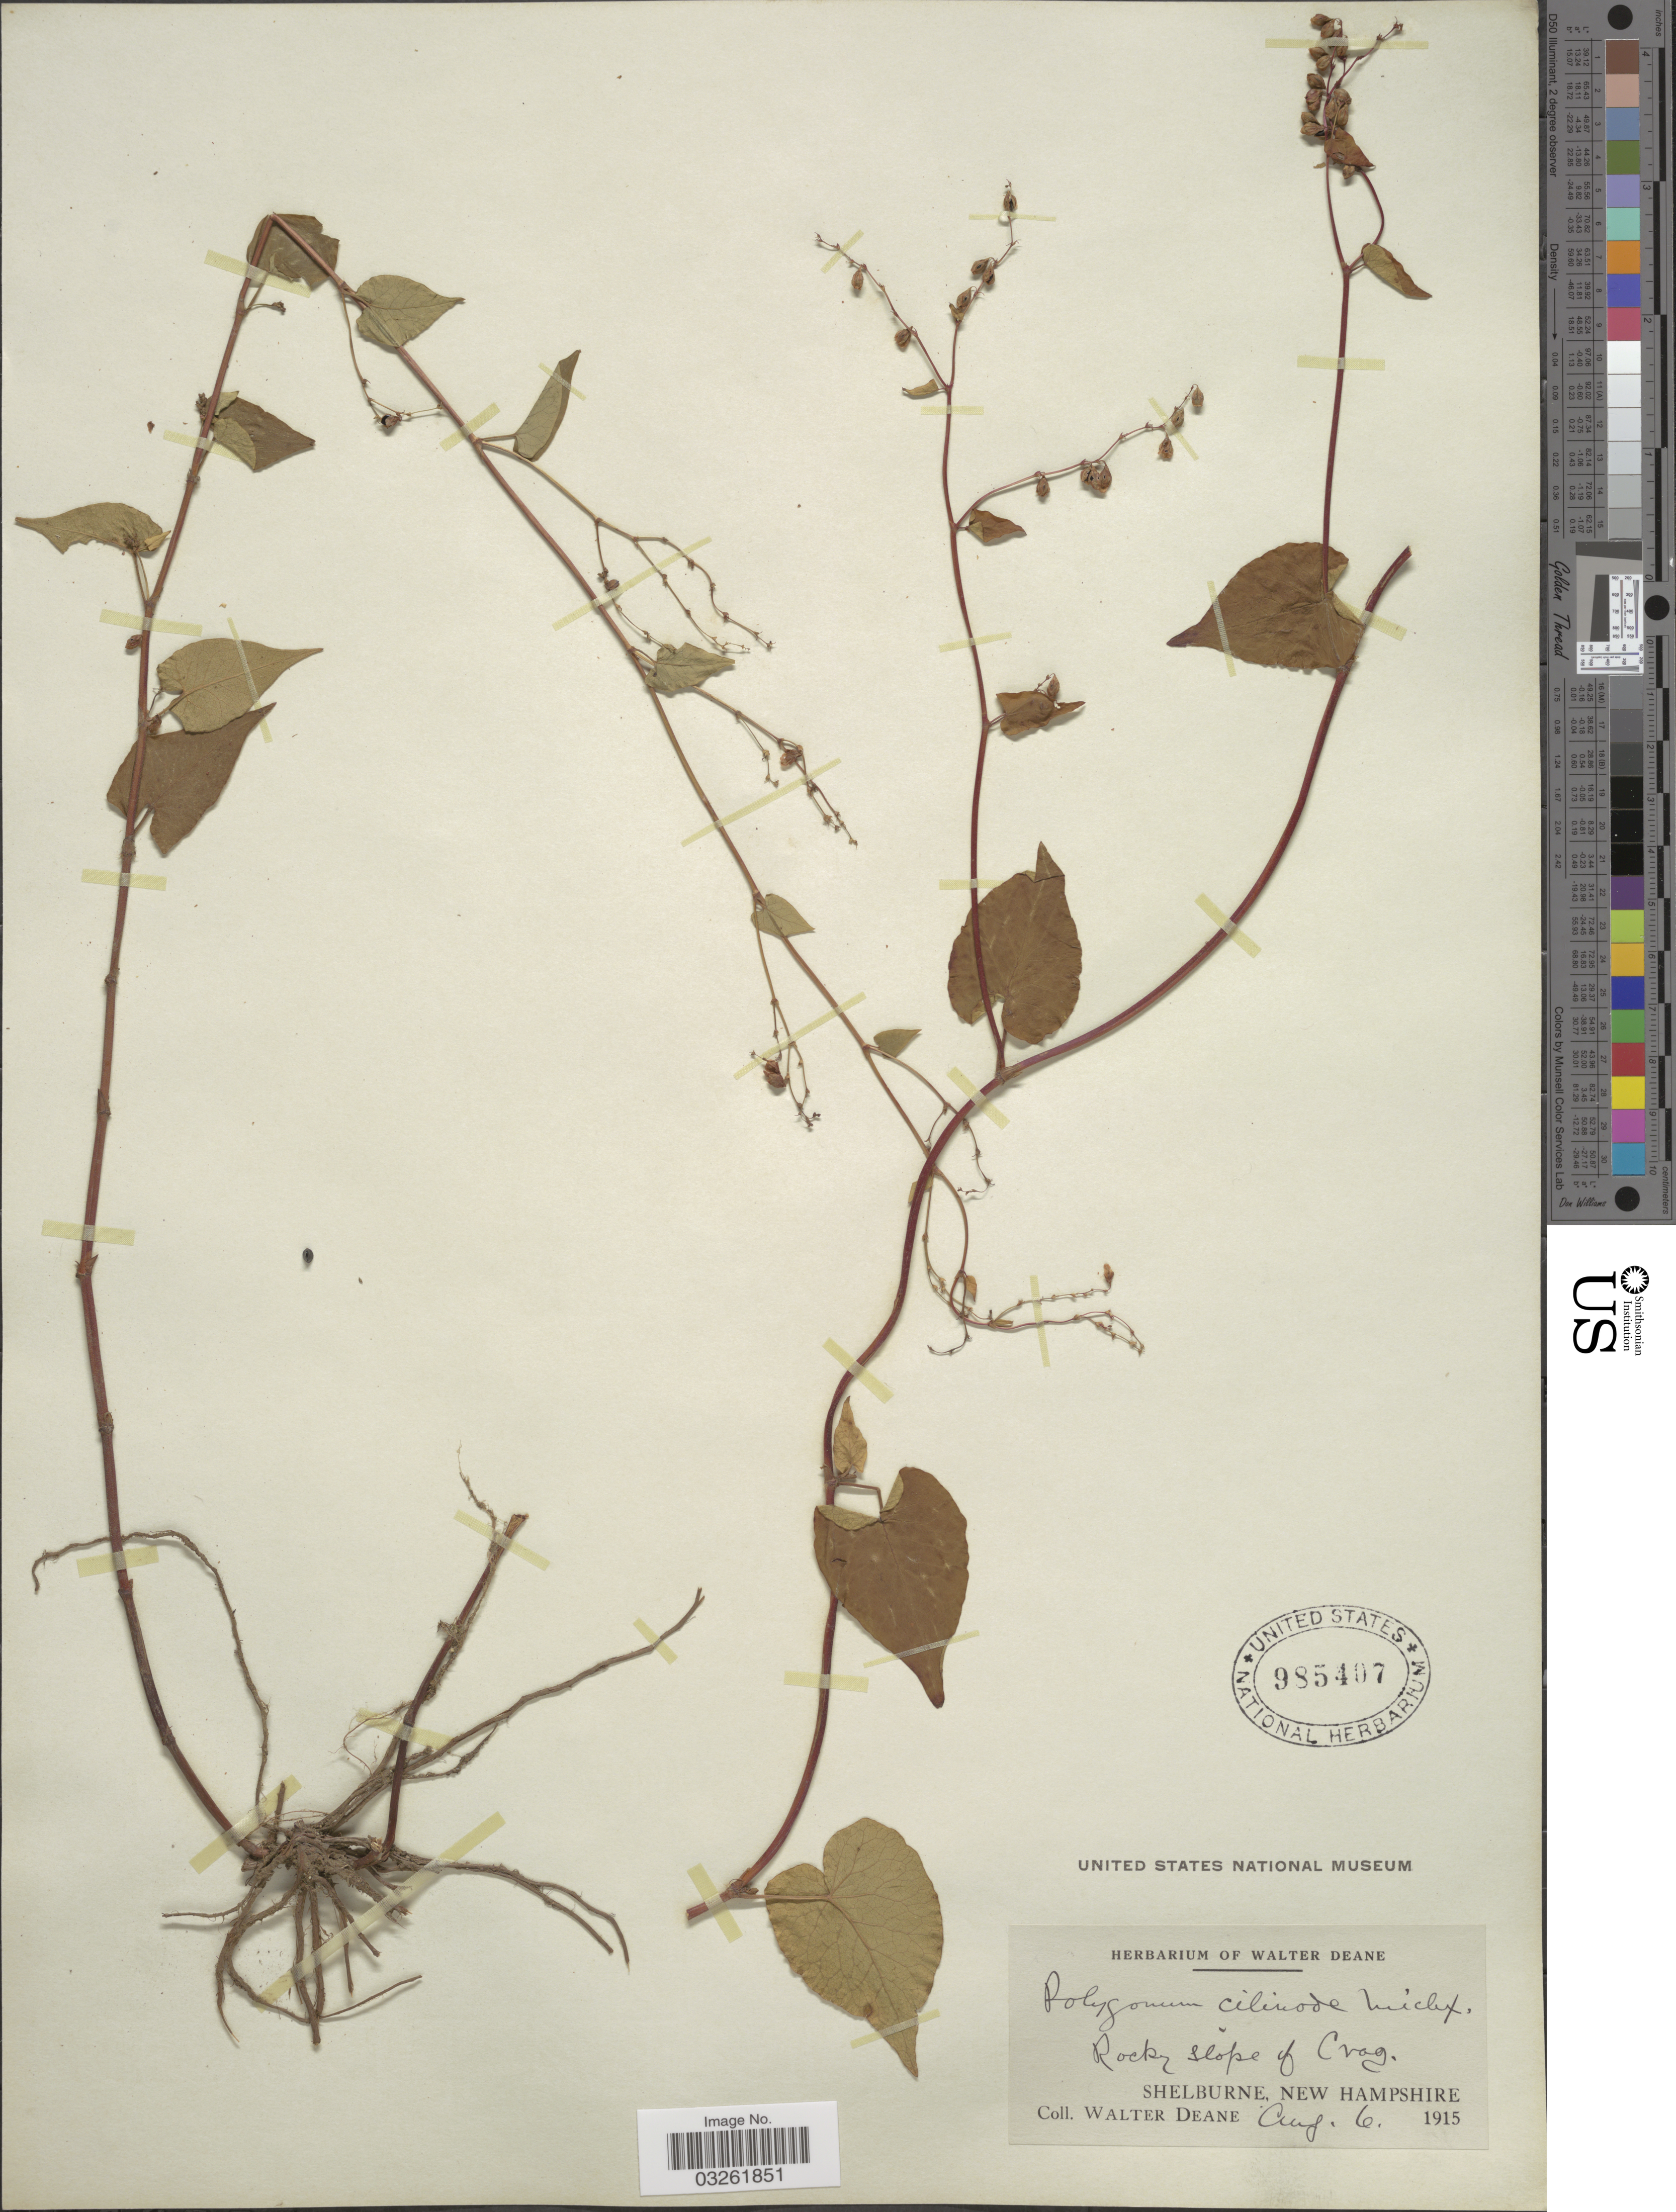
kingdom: Plantae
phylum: Tracheophyta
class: Magnoliopsida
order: Caryophyllales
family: Polygonaceae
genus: Fallopia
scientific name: Fallopia cilinodis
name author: (Michx.) Holub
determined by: Strong, M. T., (US), Smithsonian Institution - National Museum of Natural History (UNITED STATES)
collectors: W. Deane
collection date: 1915-08-06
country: United States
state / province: New Hampshire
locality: Rocky slope of Crag. Shelburne.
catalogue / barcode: US 985407